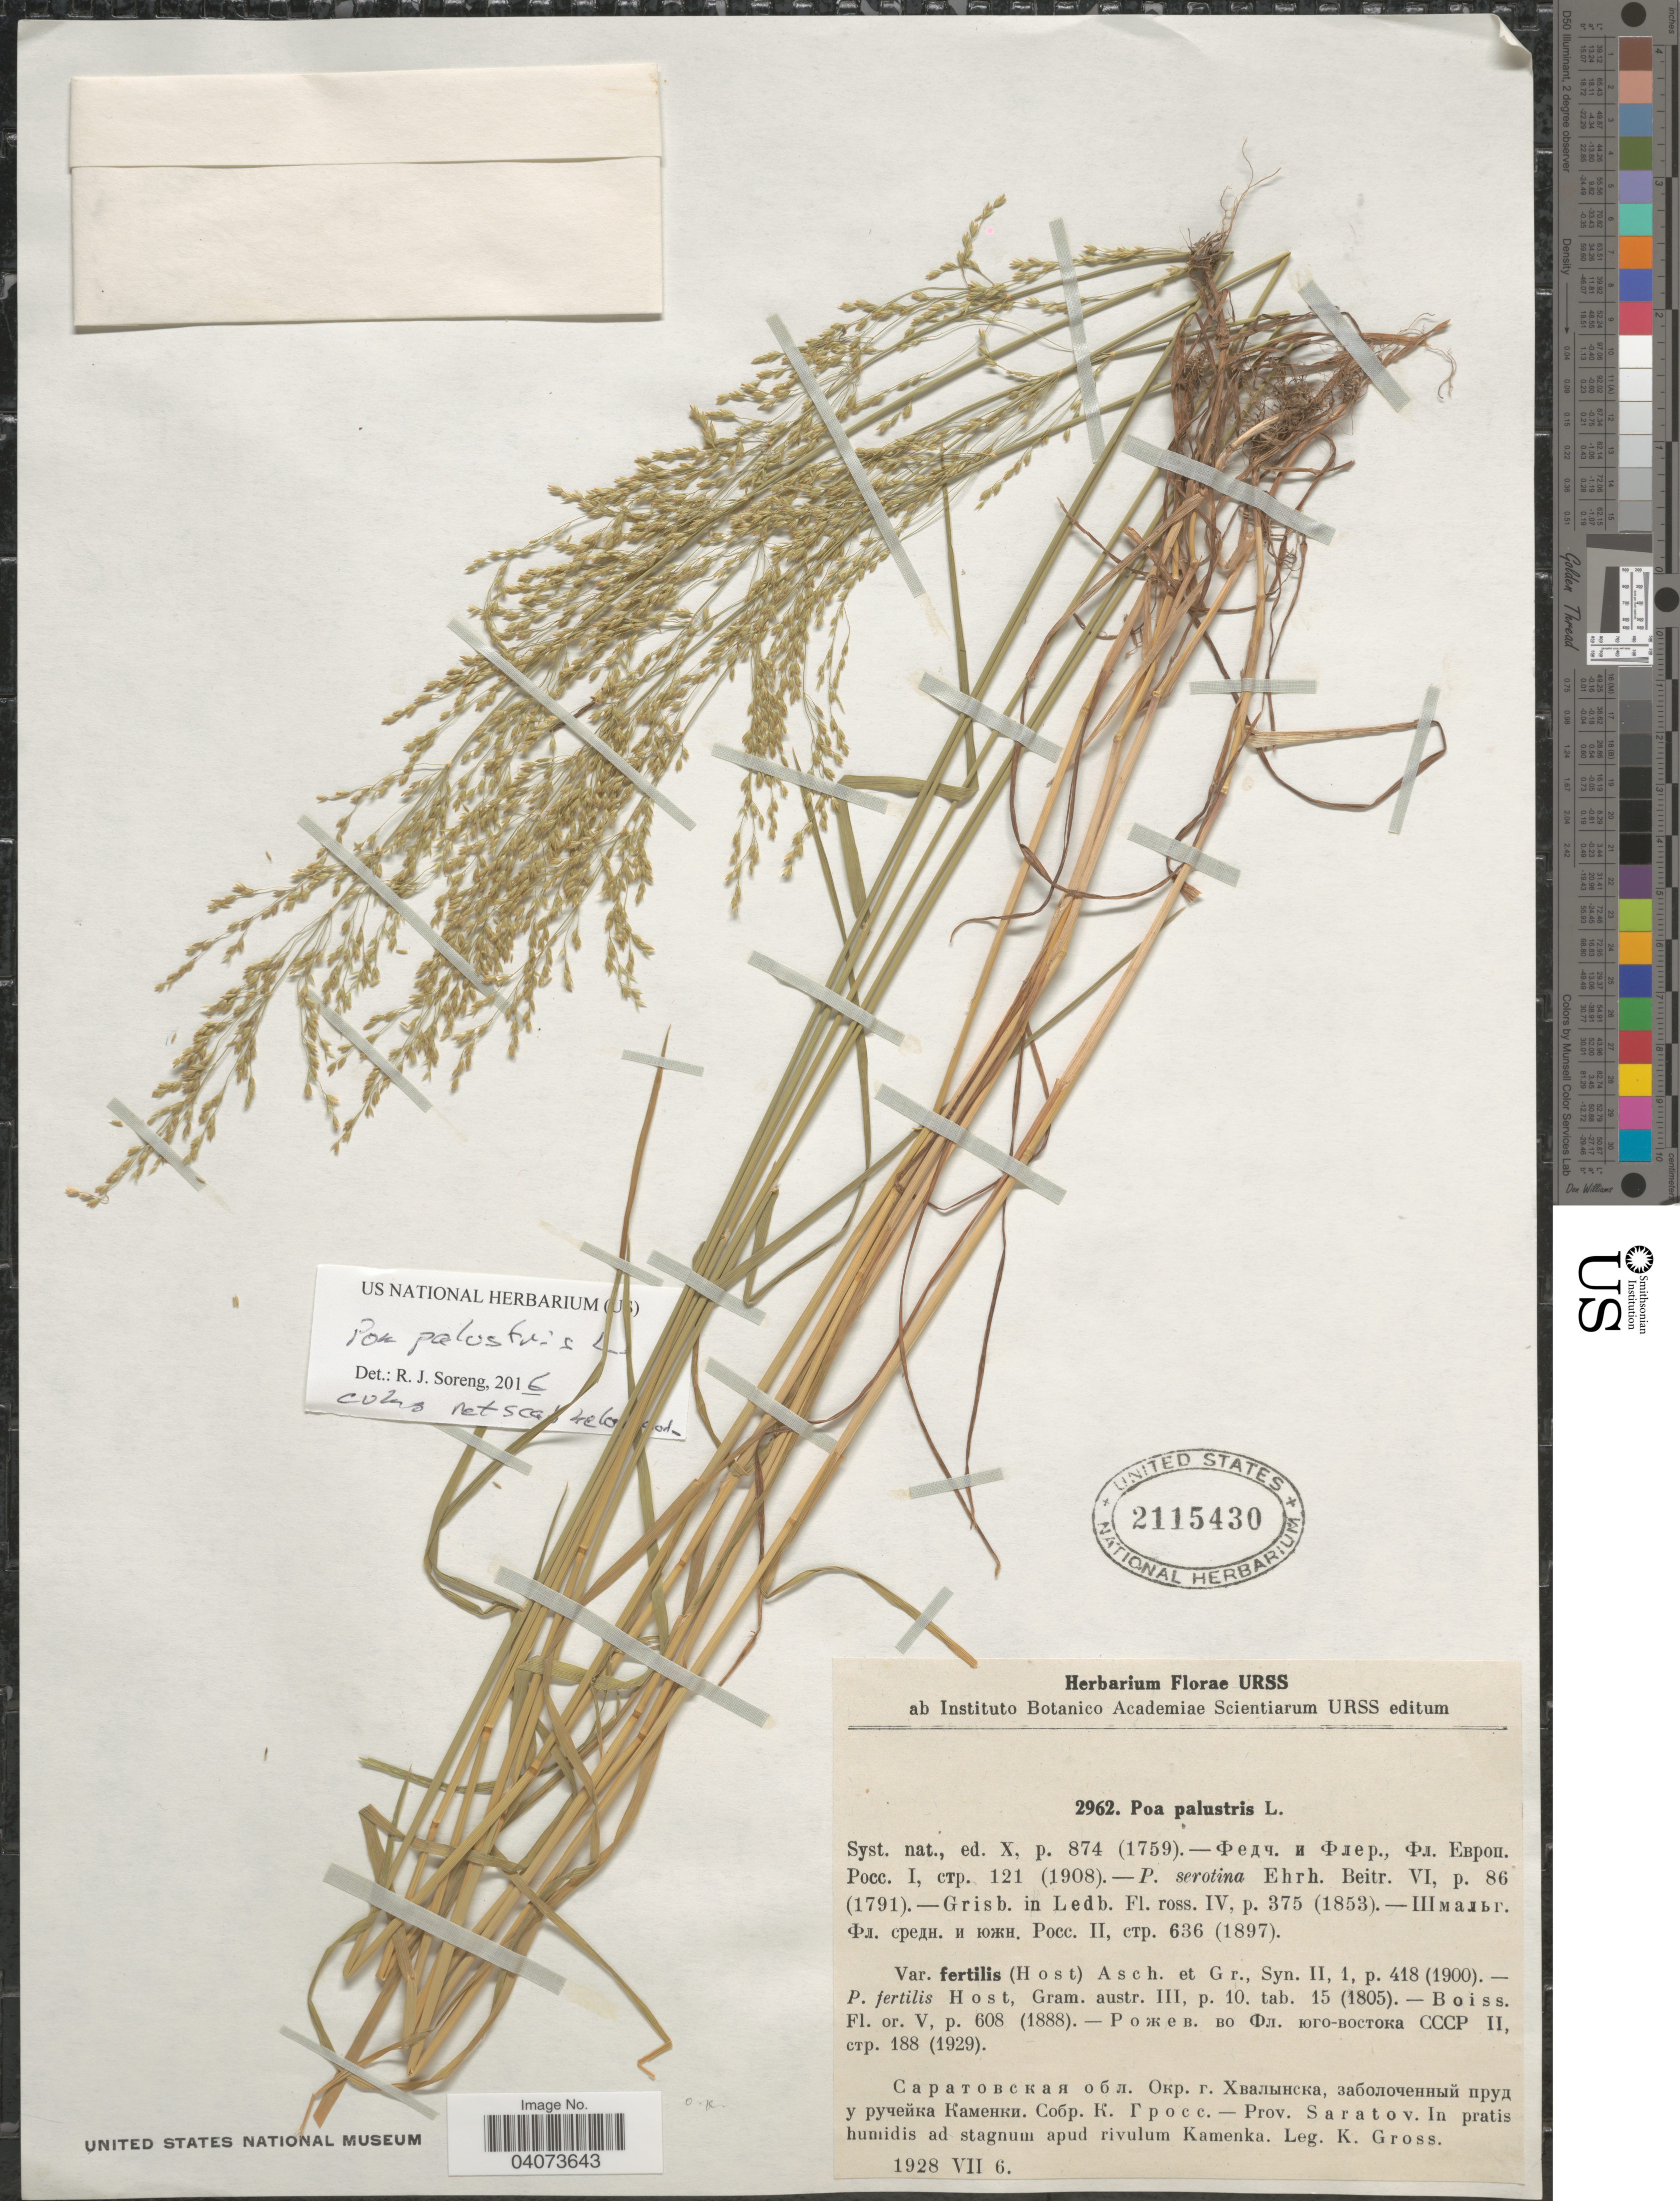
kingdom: Plantae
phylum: Tracheophyta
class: Liliopsida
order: Poales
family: Poaceae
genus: Poa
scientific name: Poa palustris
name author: L.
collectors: K. Gross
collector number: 2962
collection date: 1928-07-06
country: Russian Federation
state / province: Saratov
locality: X. In pratis humidis ad stagnum apud rivulum Kamenka.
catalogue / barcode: US 2115430